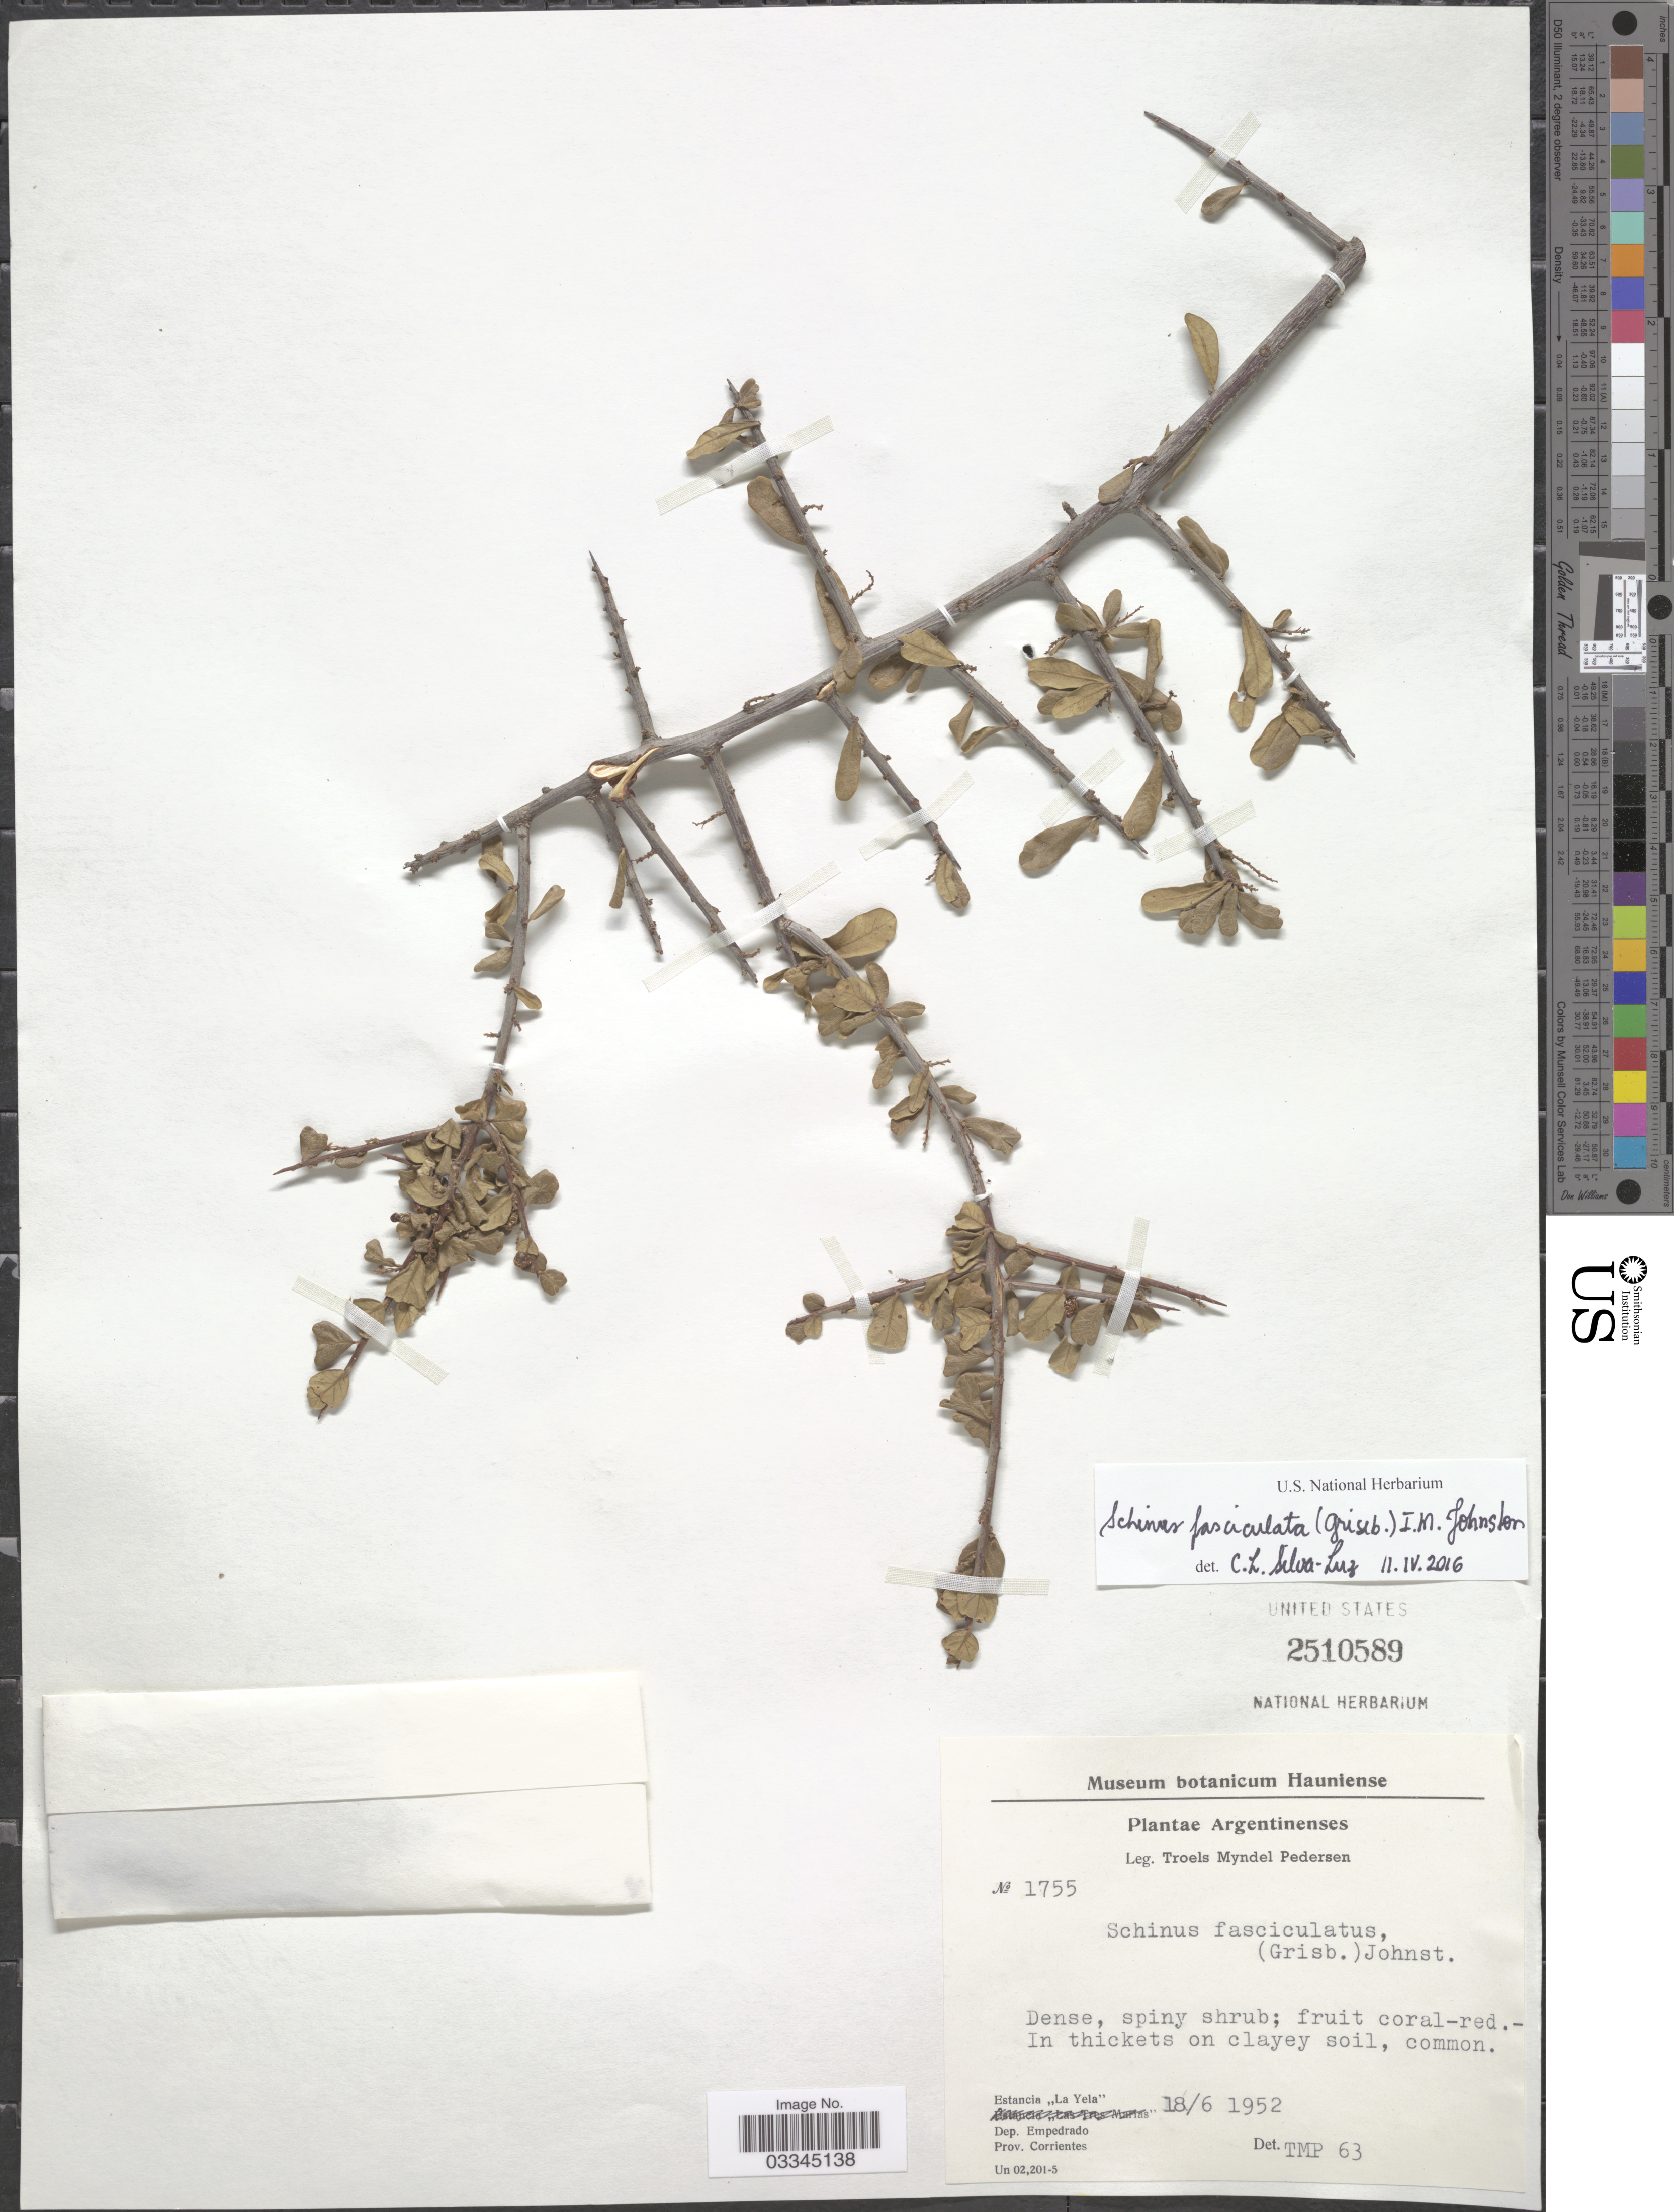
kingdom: Plantae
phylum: Tracheophyta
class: Magnoliopsida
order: Sapindales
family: Anacardiaceae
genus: Schinus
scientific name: Schinus fasciculata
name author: (Griseb.) I.M. Johnst.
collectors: T. Pederson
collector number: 1755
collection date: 1952-06-18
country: Argentina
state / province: Corrientes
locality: Estancia "La Yela", Dep. Empedrado.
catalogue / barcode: US 2510589